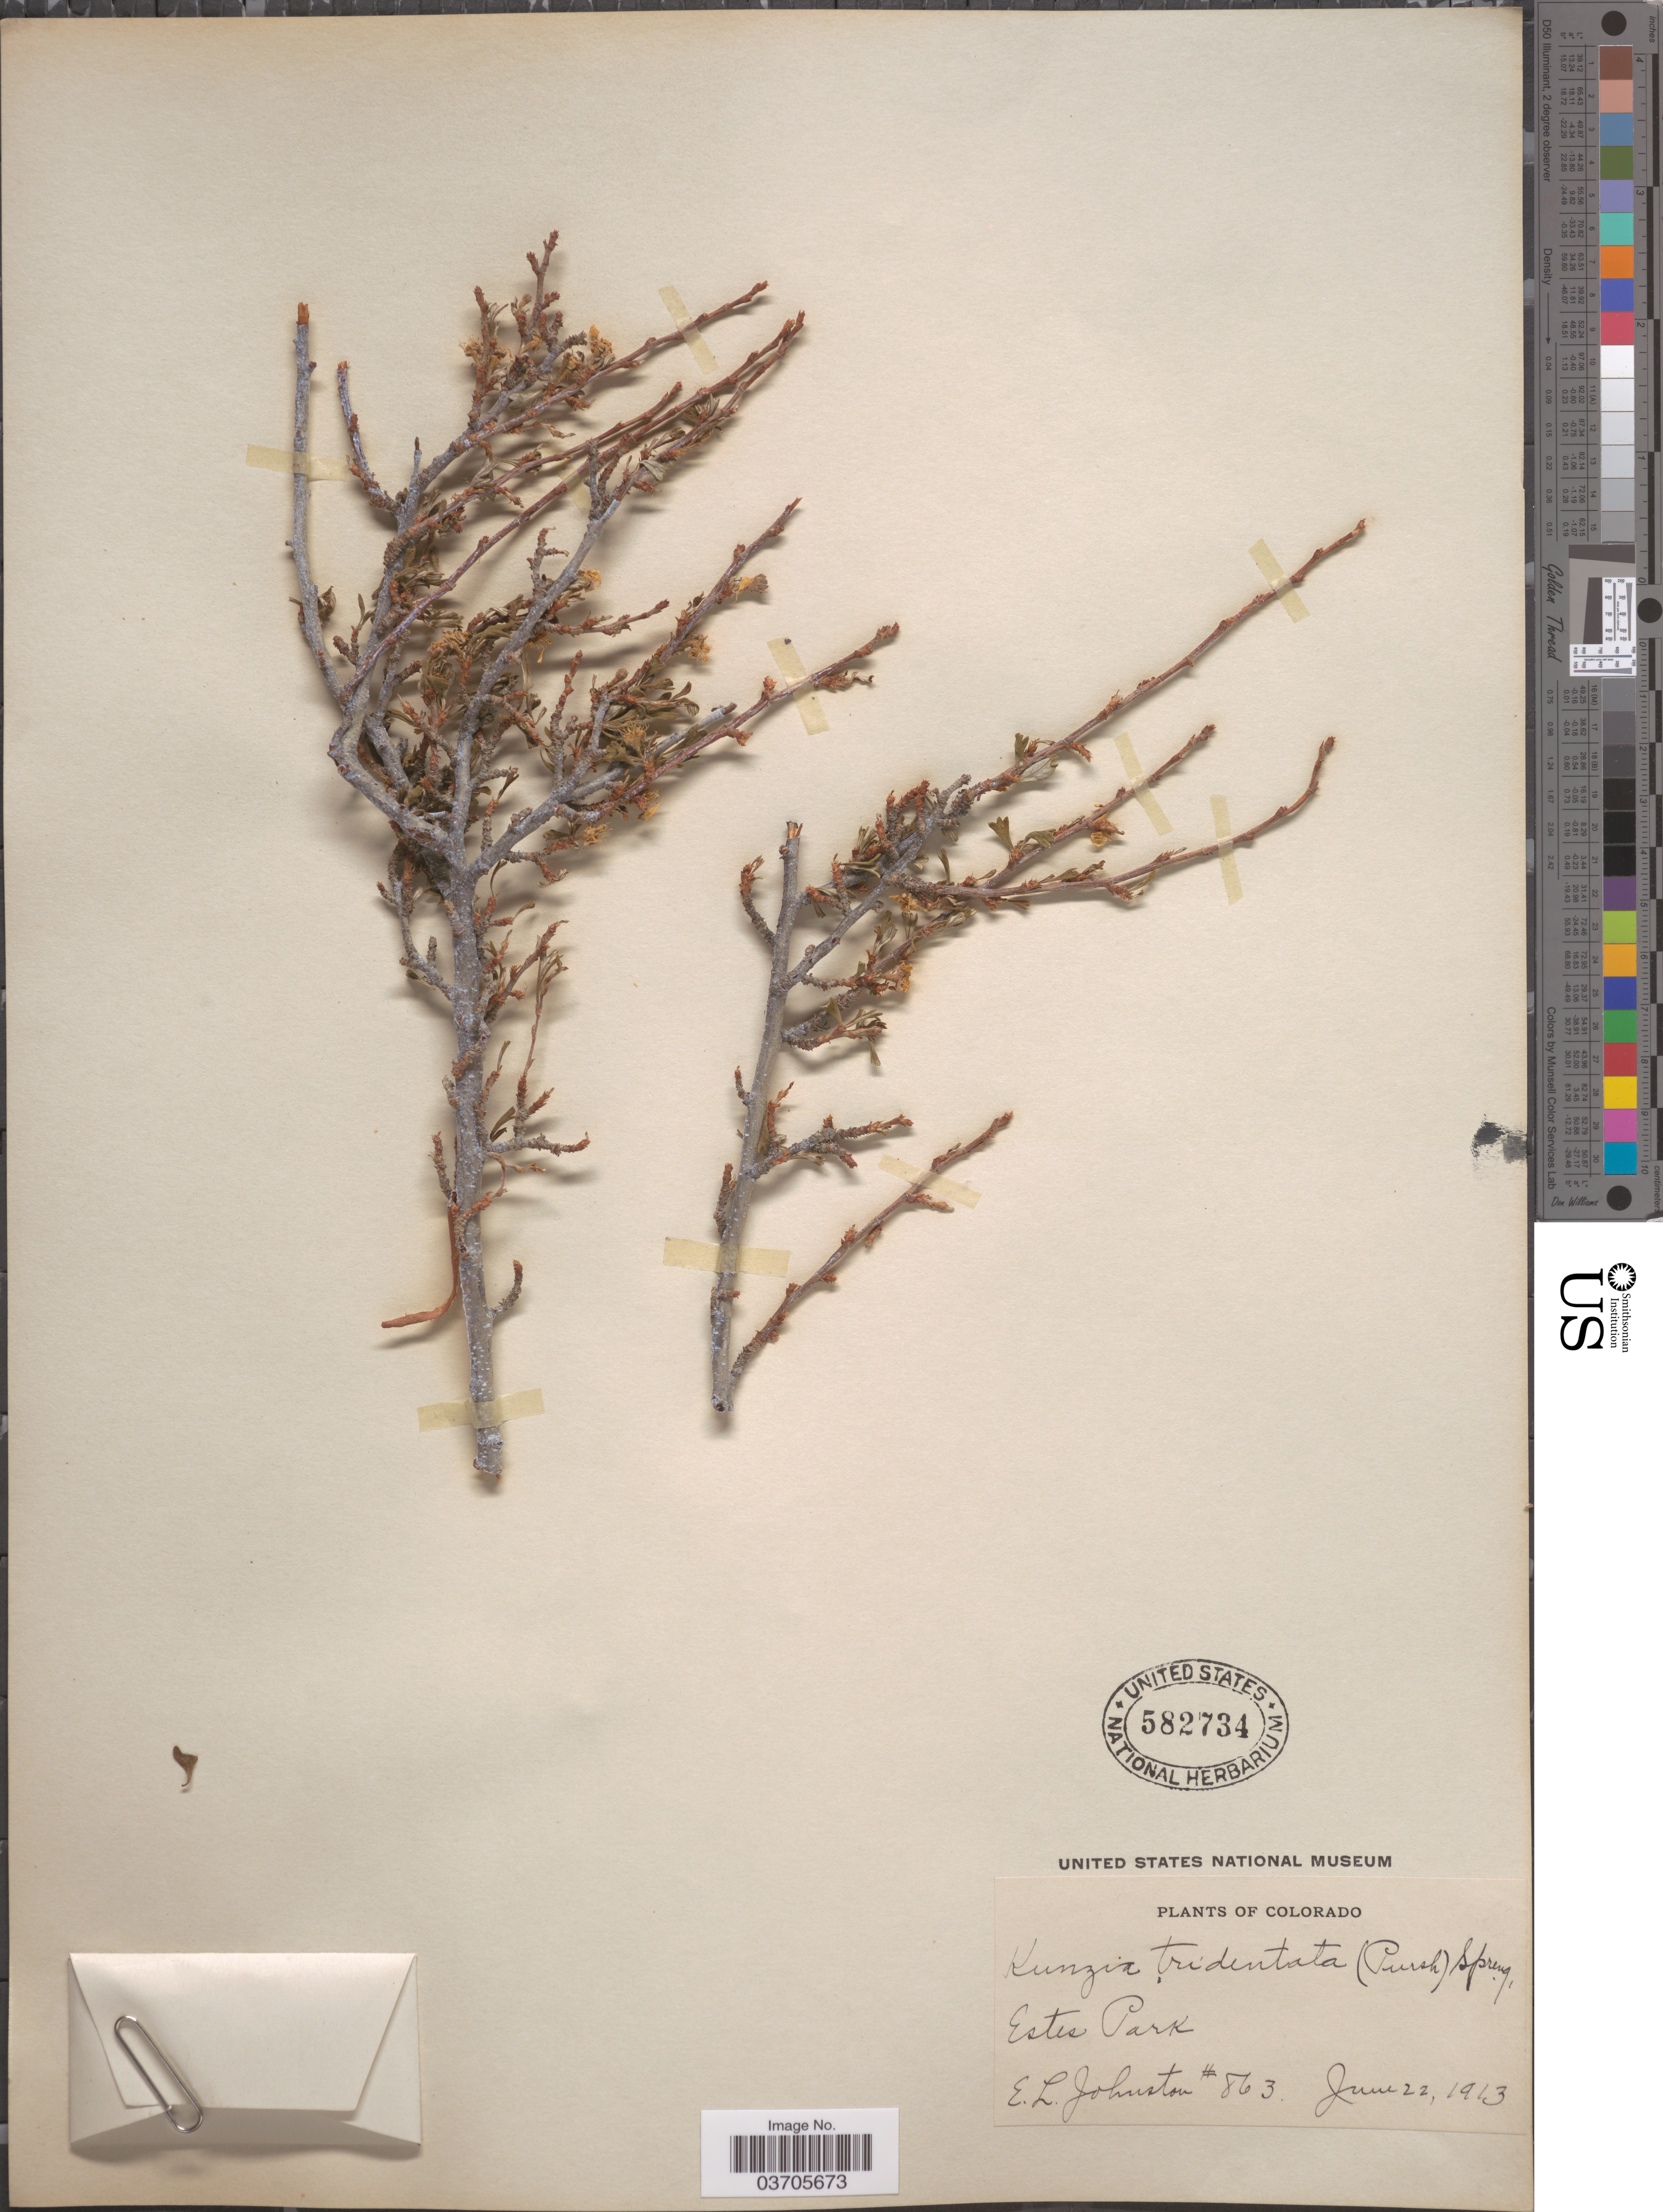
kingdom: Plantae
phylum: Tracheophyta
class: Magnoliopsida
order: Rosales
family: Rosaceae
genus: Purshia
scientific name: Purshia tridentata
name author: (Pursh) DC.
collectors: E. L. Johnston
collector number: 863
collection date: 1913-06-22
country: United States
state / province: Colorado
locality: Estes Park.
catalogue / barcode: US 582734